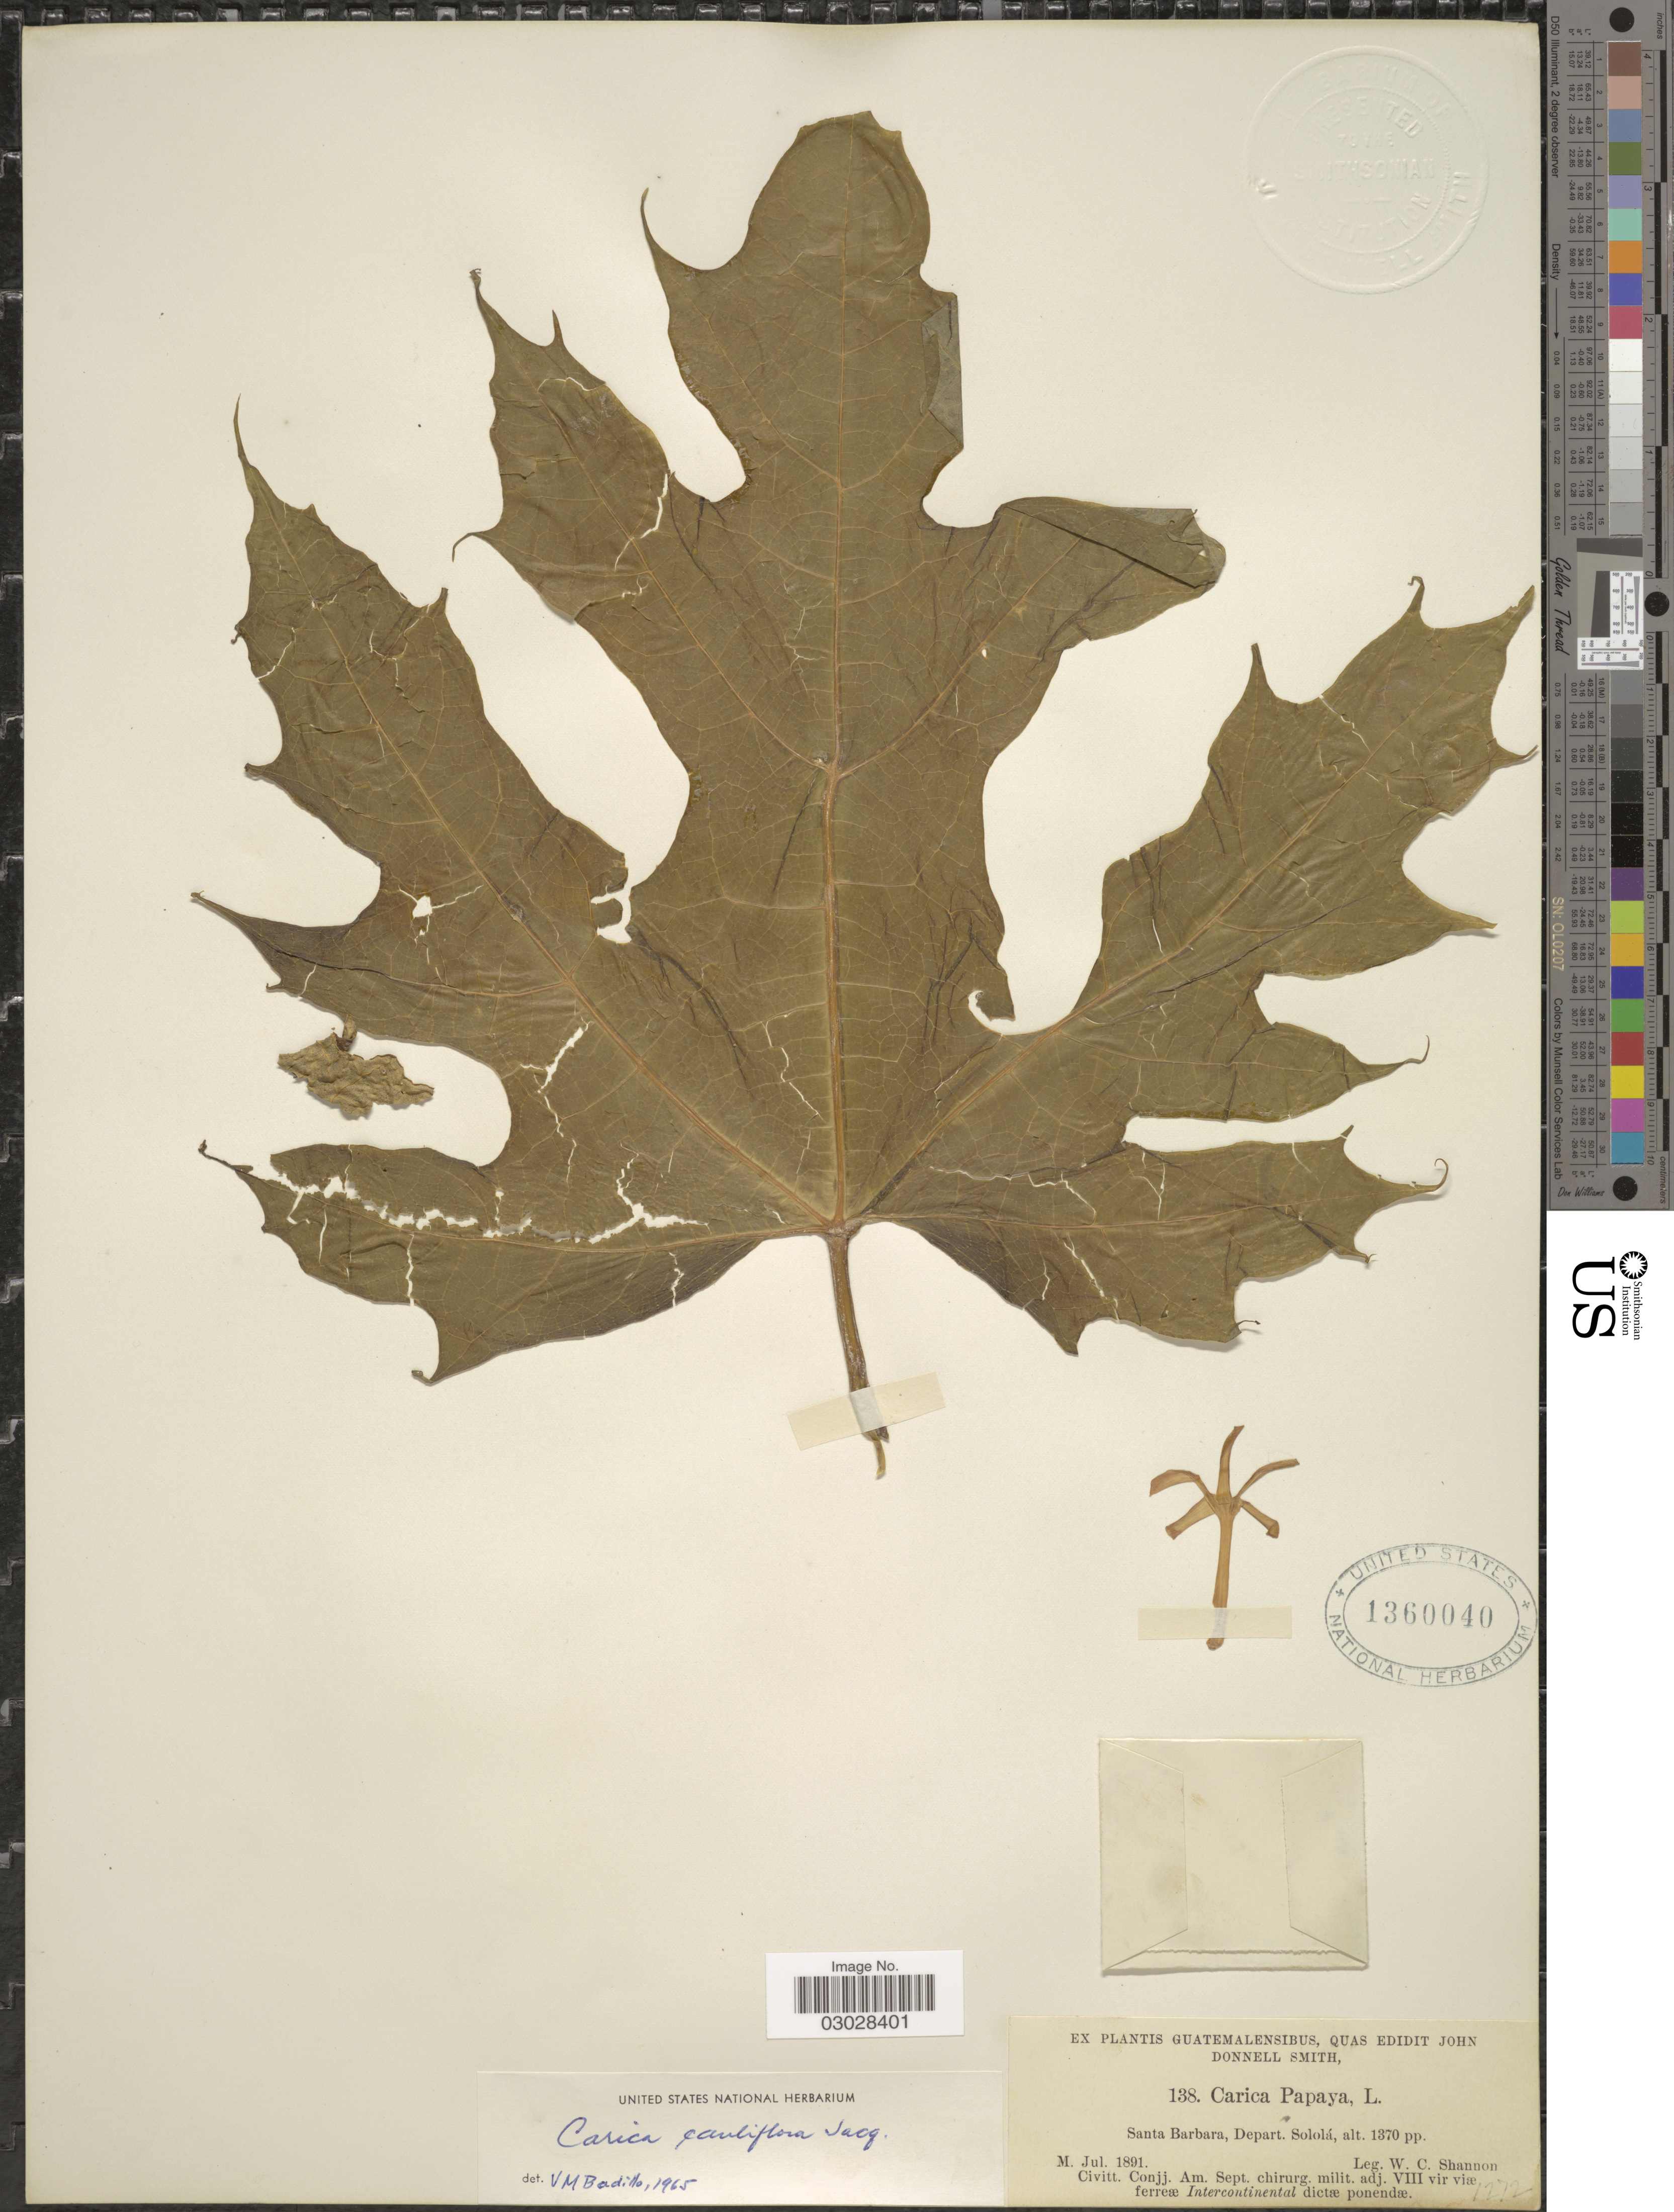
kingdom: Plantae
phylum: Tracheophyta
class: Magnoliopsida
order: Brassicales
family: Caricaceae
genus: Vasconcellea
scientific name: Vasconcellea cauliflora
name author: (Jacq.) A. DC.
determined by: Strong, M. T., (US), Smithsonian Institution - National Museum of Natural History (UNITED STATES)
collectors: W. C. Shannon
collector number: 138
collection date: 1891-07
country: Guatemala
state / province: Sololá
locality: Santa Barbara, Depart. Sololá.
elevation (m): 418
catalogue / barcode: US 1360040